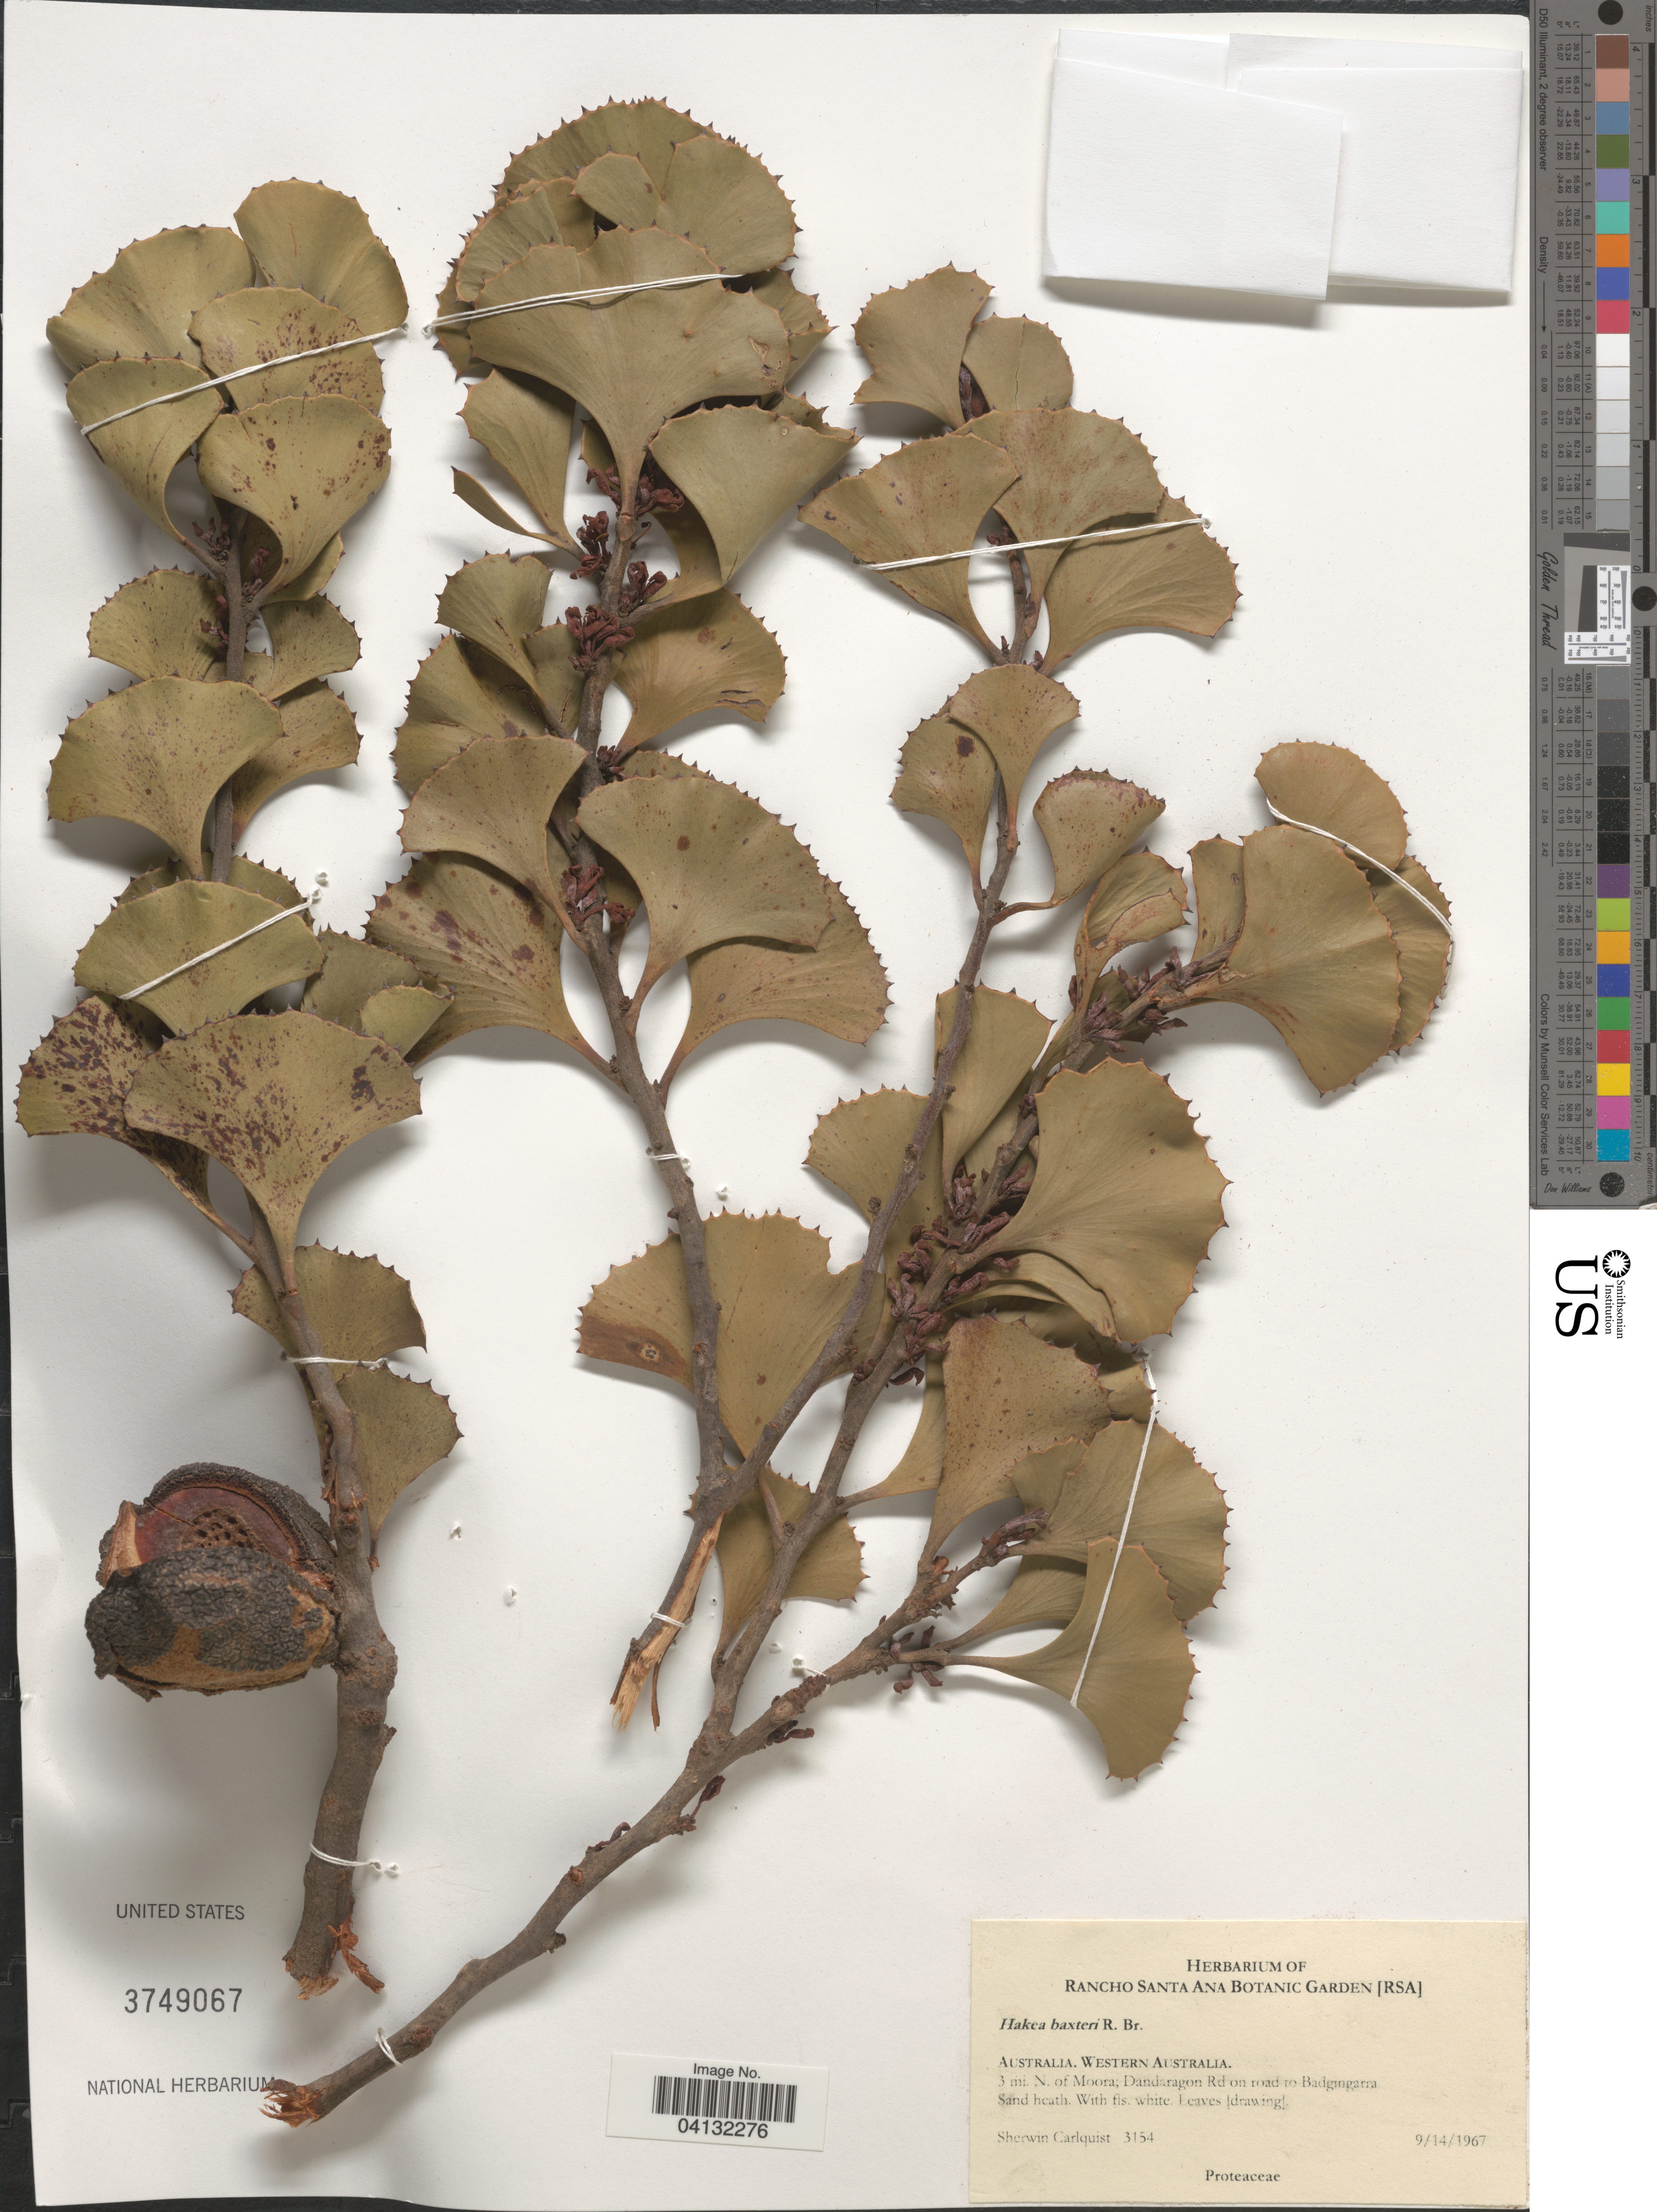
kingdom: Plantae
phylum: Tracheophyta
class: Magnoliopsida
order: Proteales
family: Proteaceae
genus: Hakea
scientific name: Hakea baxteri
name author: R. Br.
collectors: S. Carlquist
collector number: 3154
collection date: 1967-09-14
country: Australia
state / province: Western Australia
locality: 3 mi. N. of Moora; Dandaragon Rd on road to Badgingarra.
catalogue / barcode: US 3749067